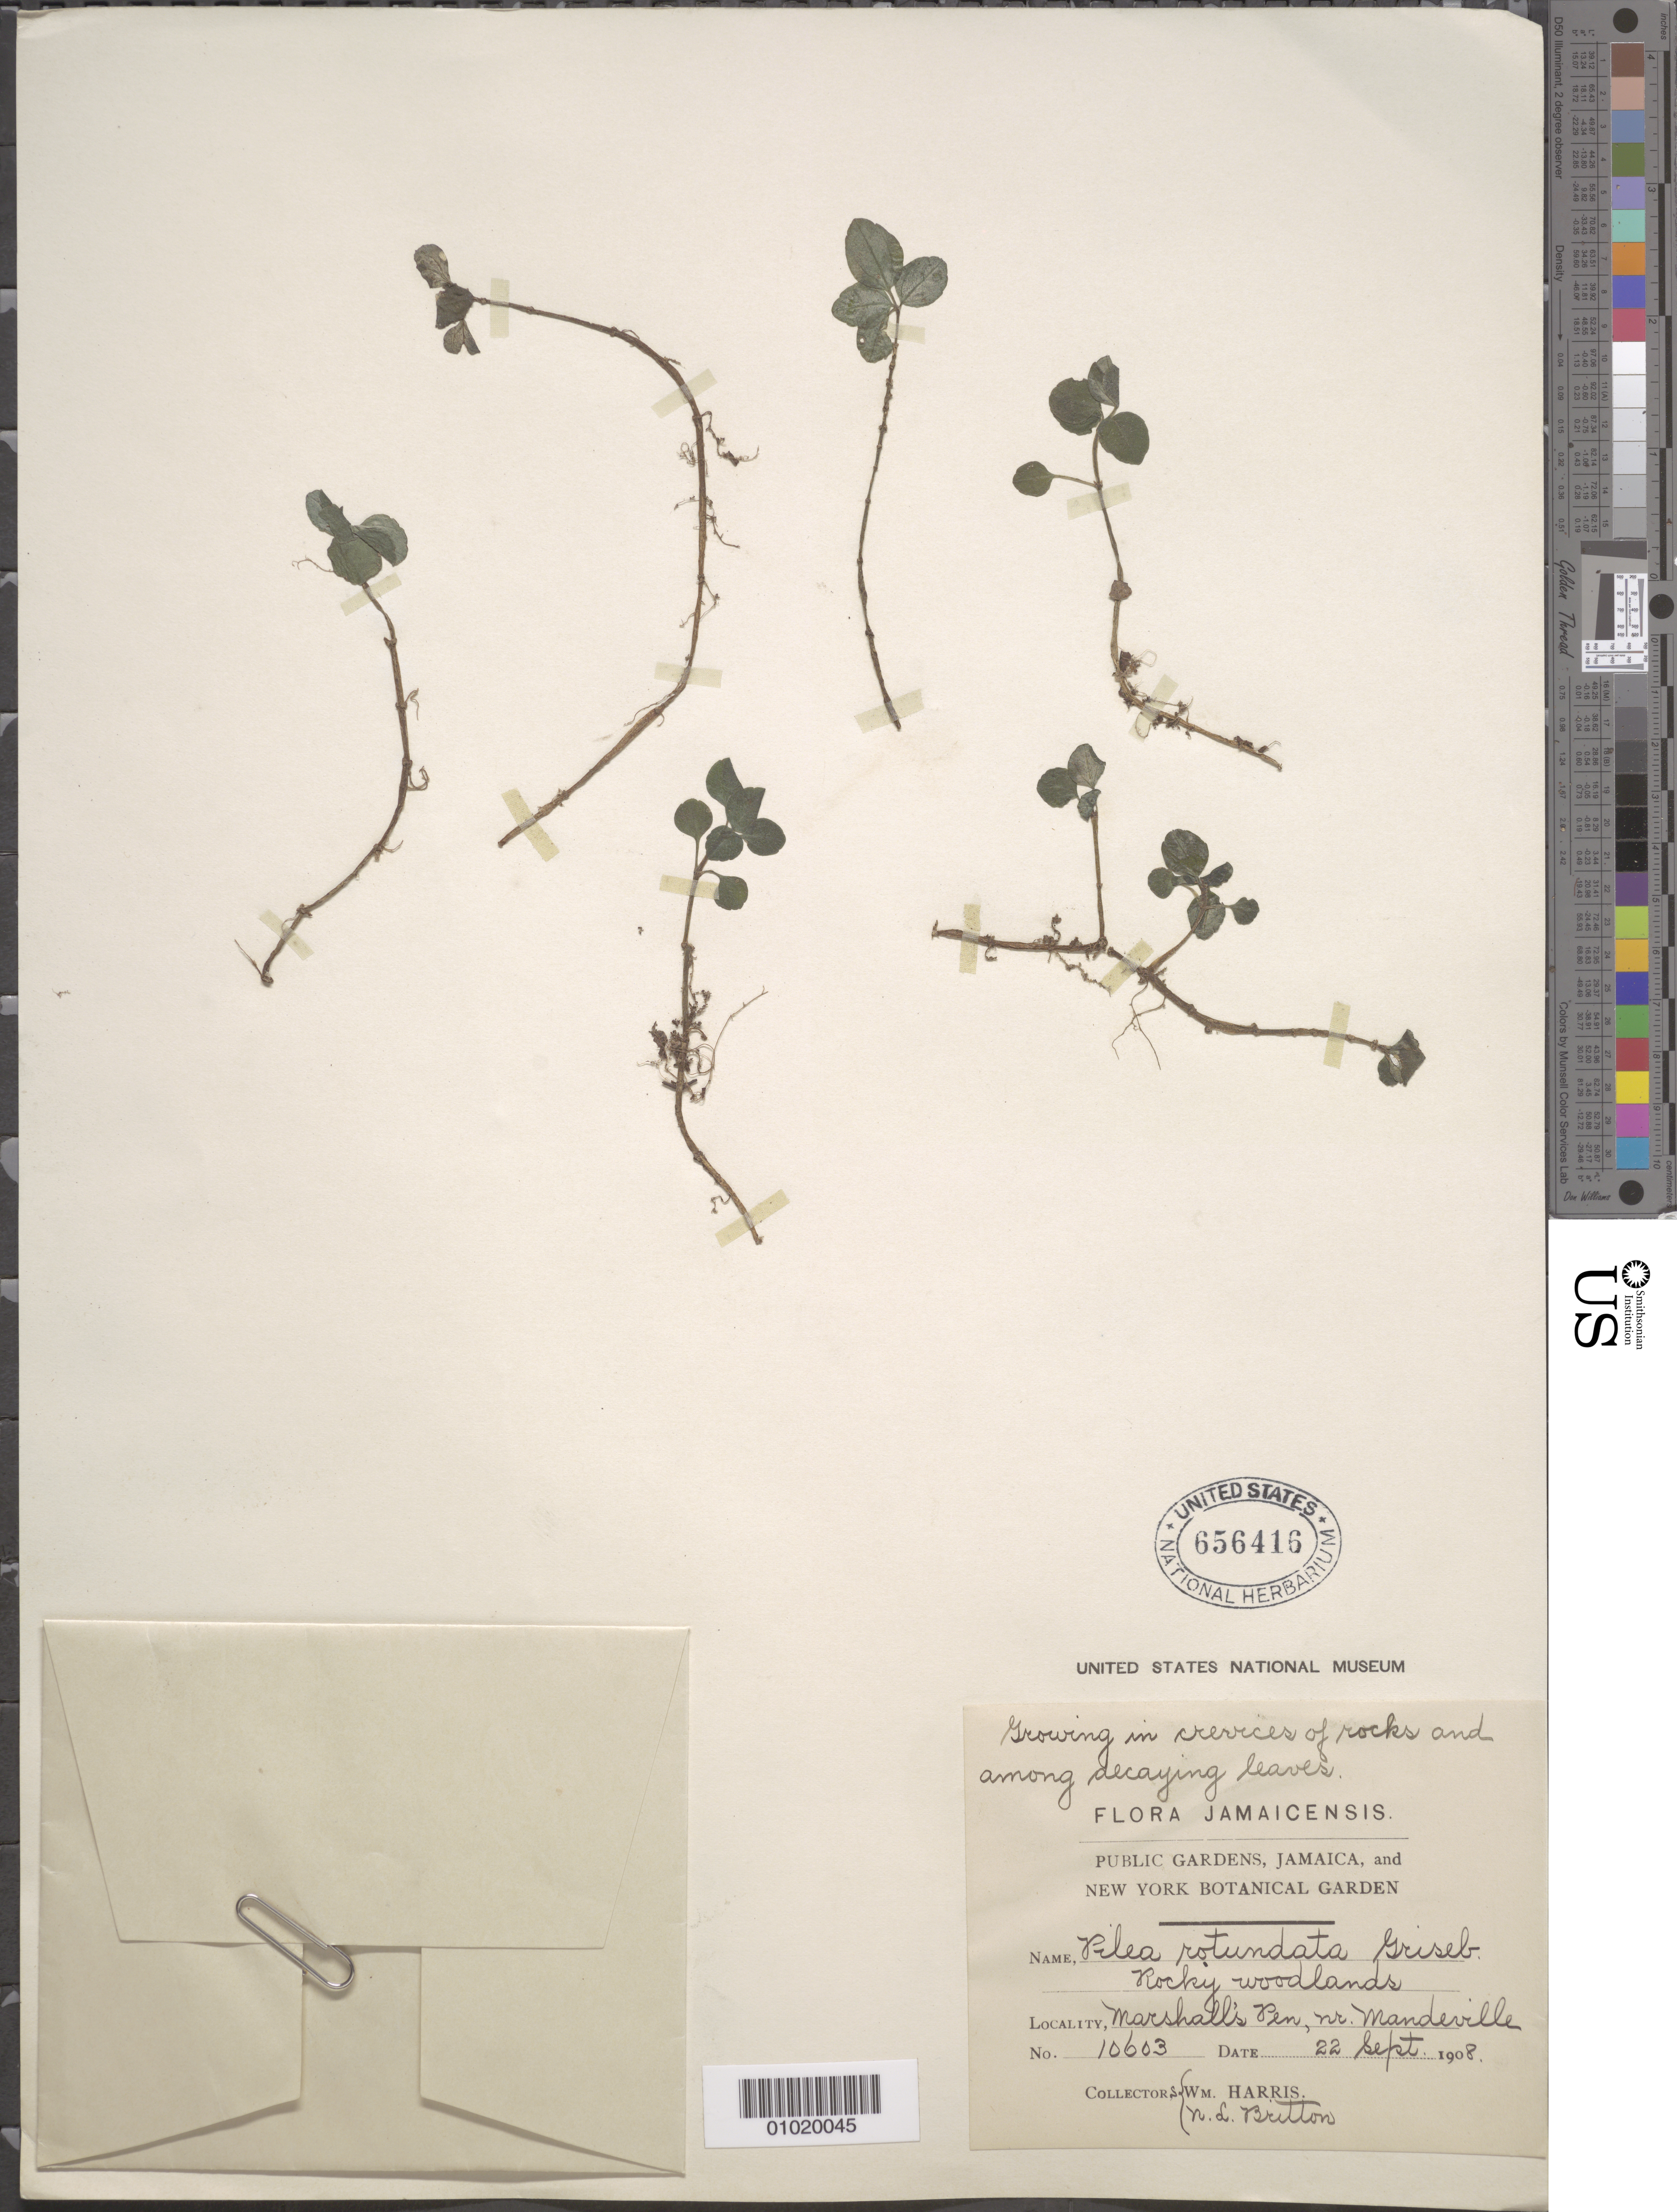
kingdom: Plantae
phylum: Tracheophyta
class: Magnoliopsida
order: Rosales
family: Urticaceae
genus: Pilea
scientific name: Pilea rotundata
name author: Griseb.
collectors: N. Britton & W. Harris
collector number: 10603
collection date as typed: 22 Sep 1908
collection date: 1908-09-22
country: Jamaica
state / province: Manchester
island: Jamaica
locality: Marshall's Pen, nr. Mandeville. Rocky woodlands. Growing in crevices of rocks and among decaying leaves.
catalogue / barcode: US 656416